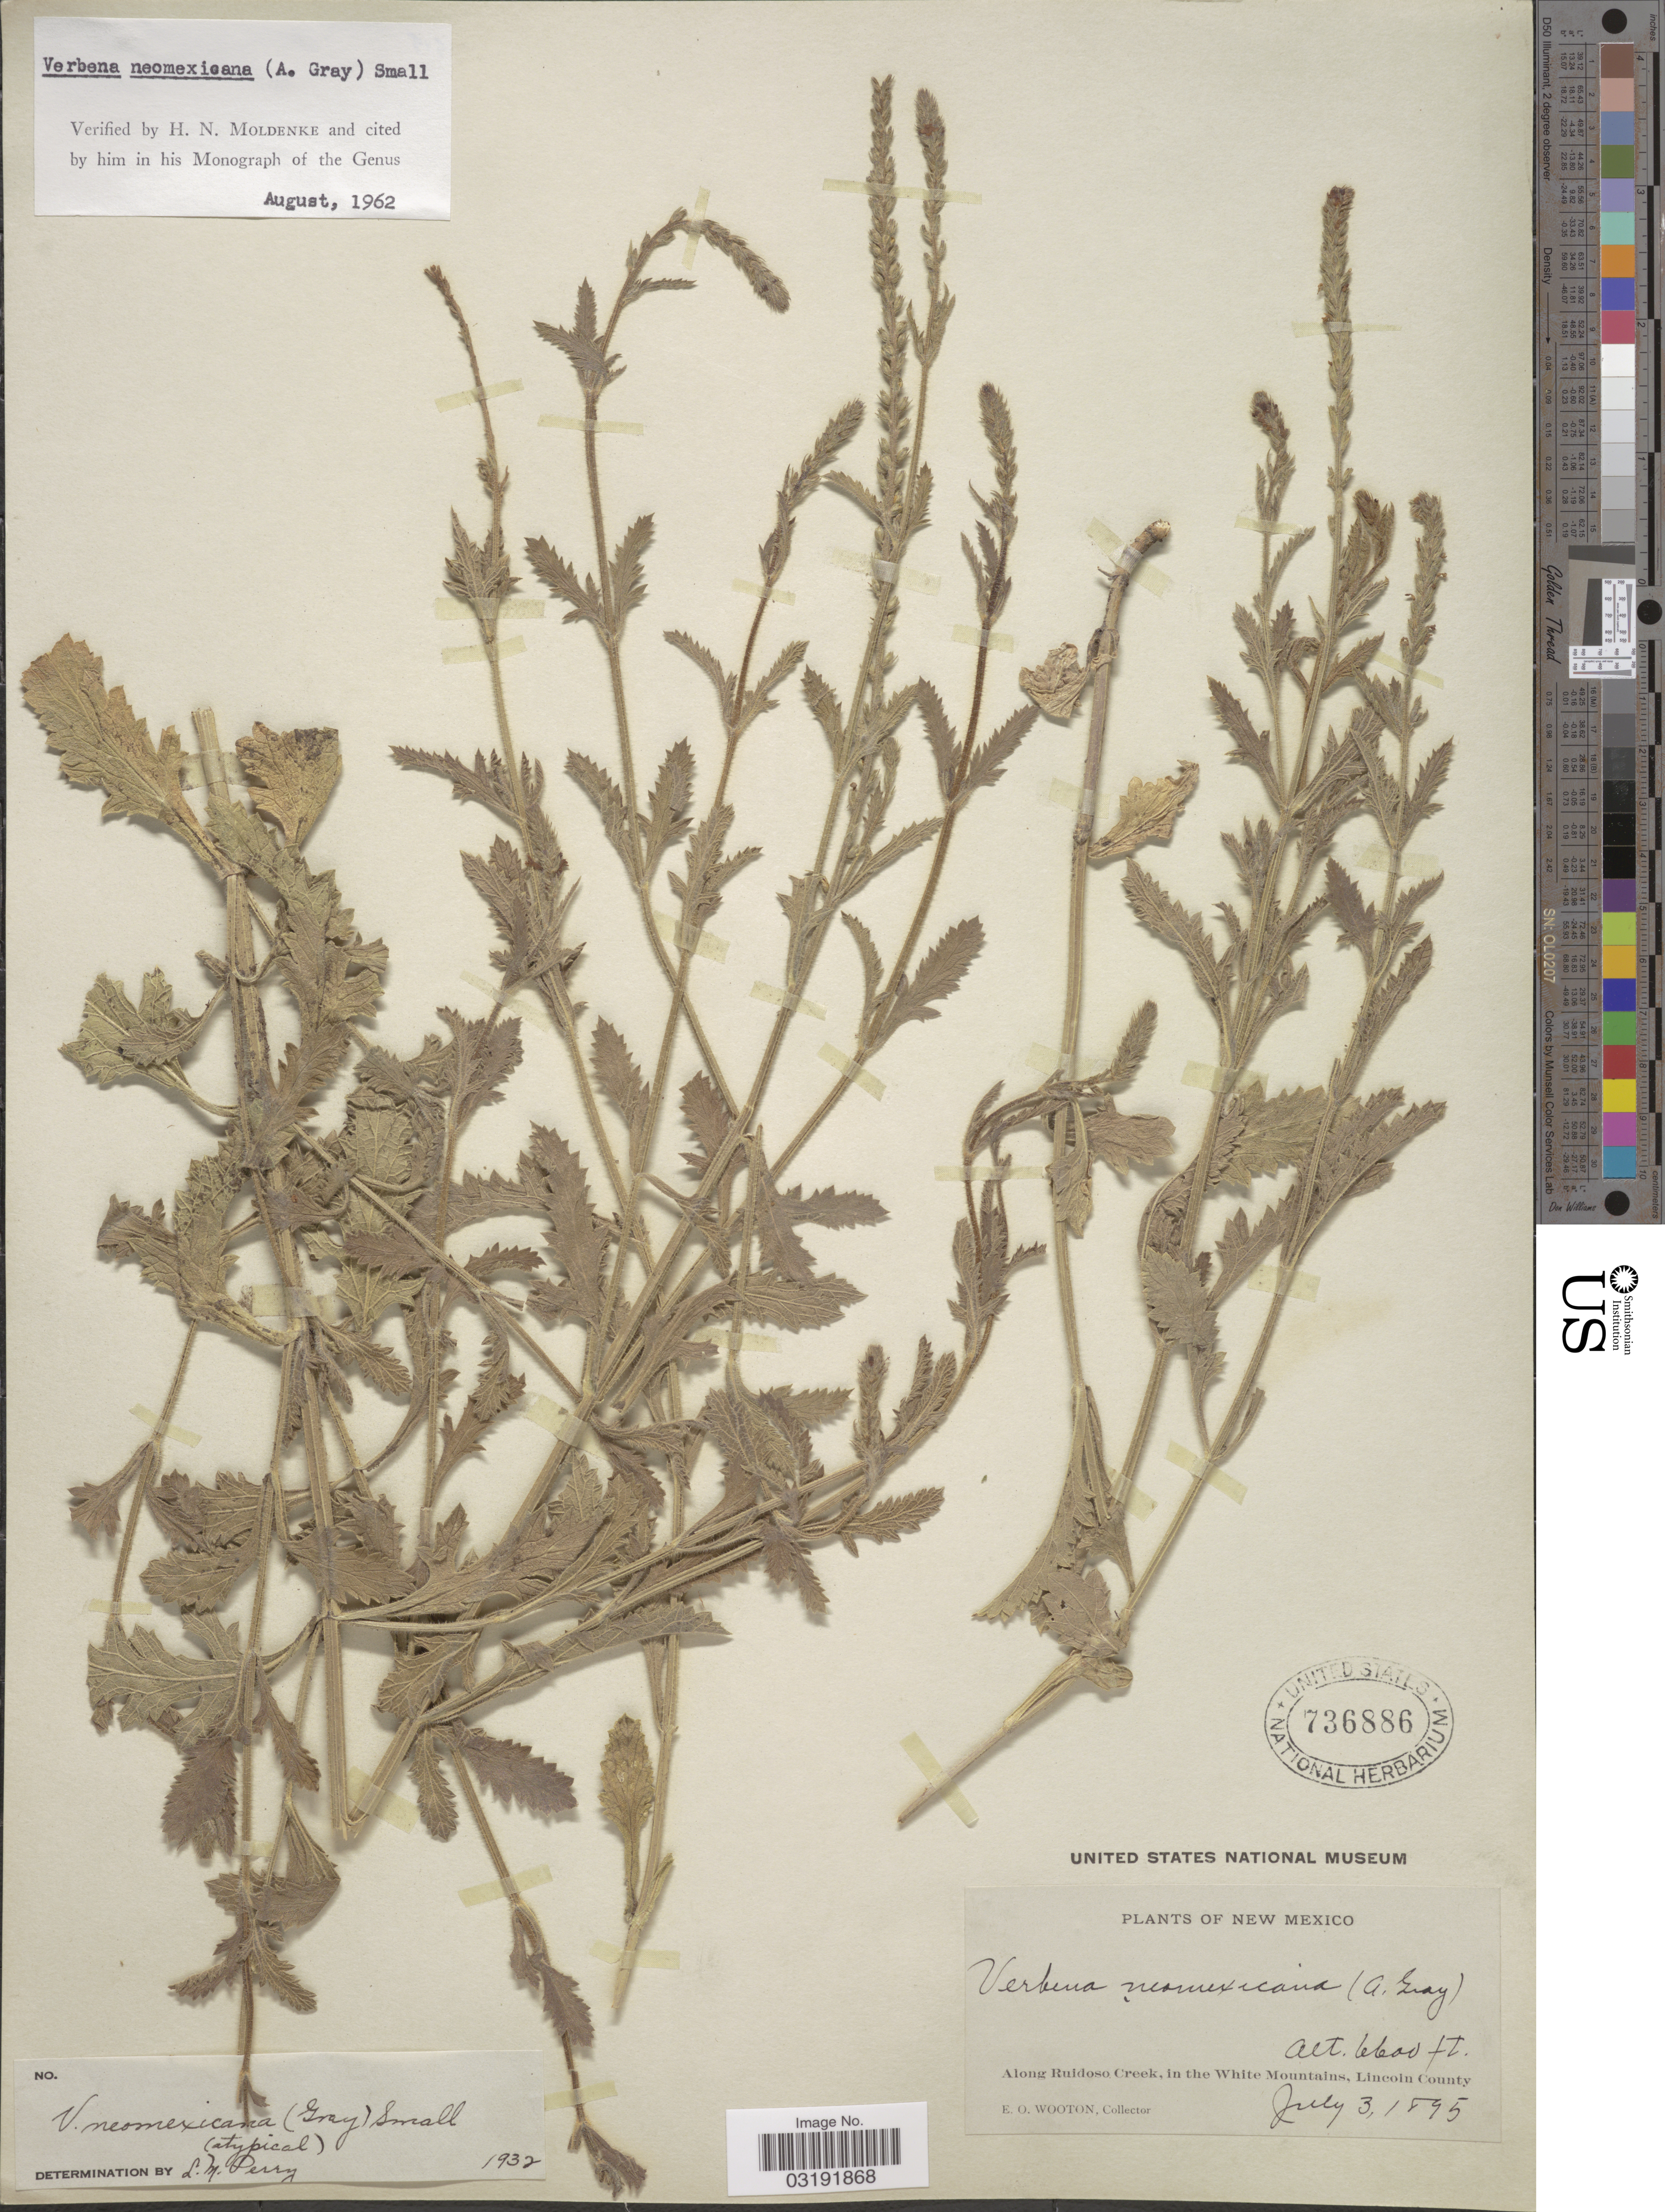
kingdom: Plantae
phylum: Tracheophyta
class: Magnoliopsida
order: Lamiales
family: Verbenaceae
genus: Verbena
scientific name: Verbena neomexicana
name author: (A. Gray) Small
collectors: E. O. Wooton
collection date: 1895-07-03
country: United States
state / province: New Mexico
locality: Along Ruidoso Creek, in the White Mountains, Lincoln County.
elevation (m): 2012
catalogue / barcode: US 736886